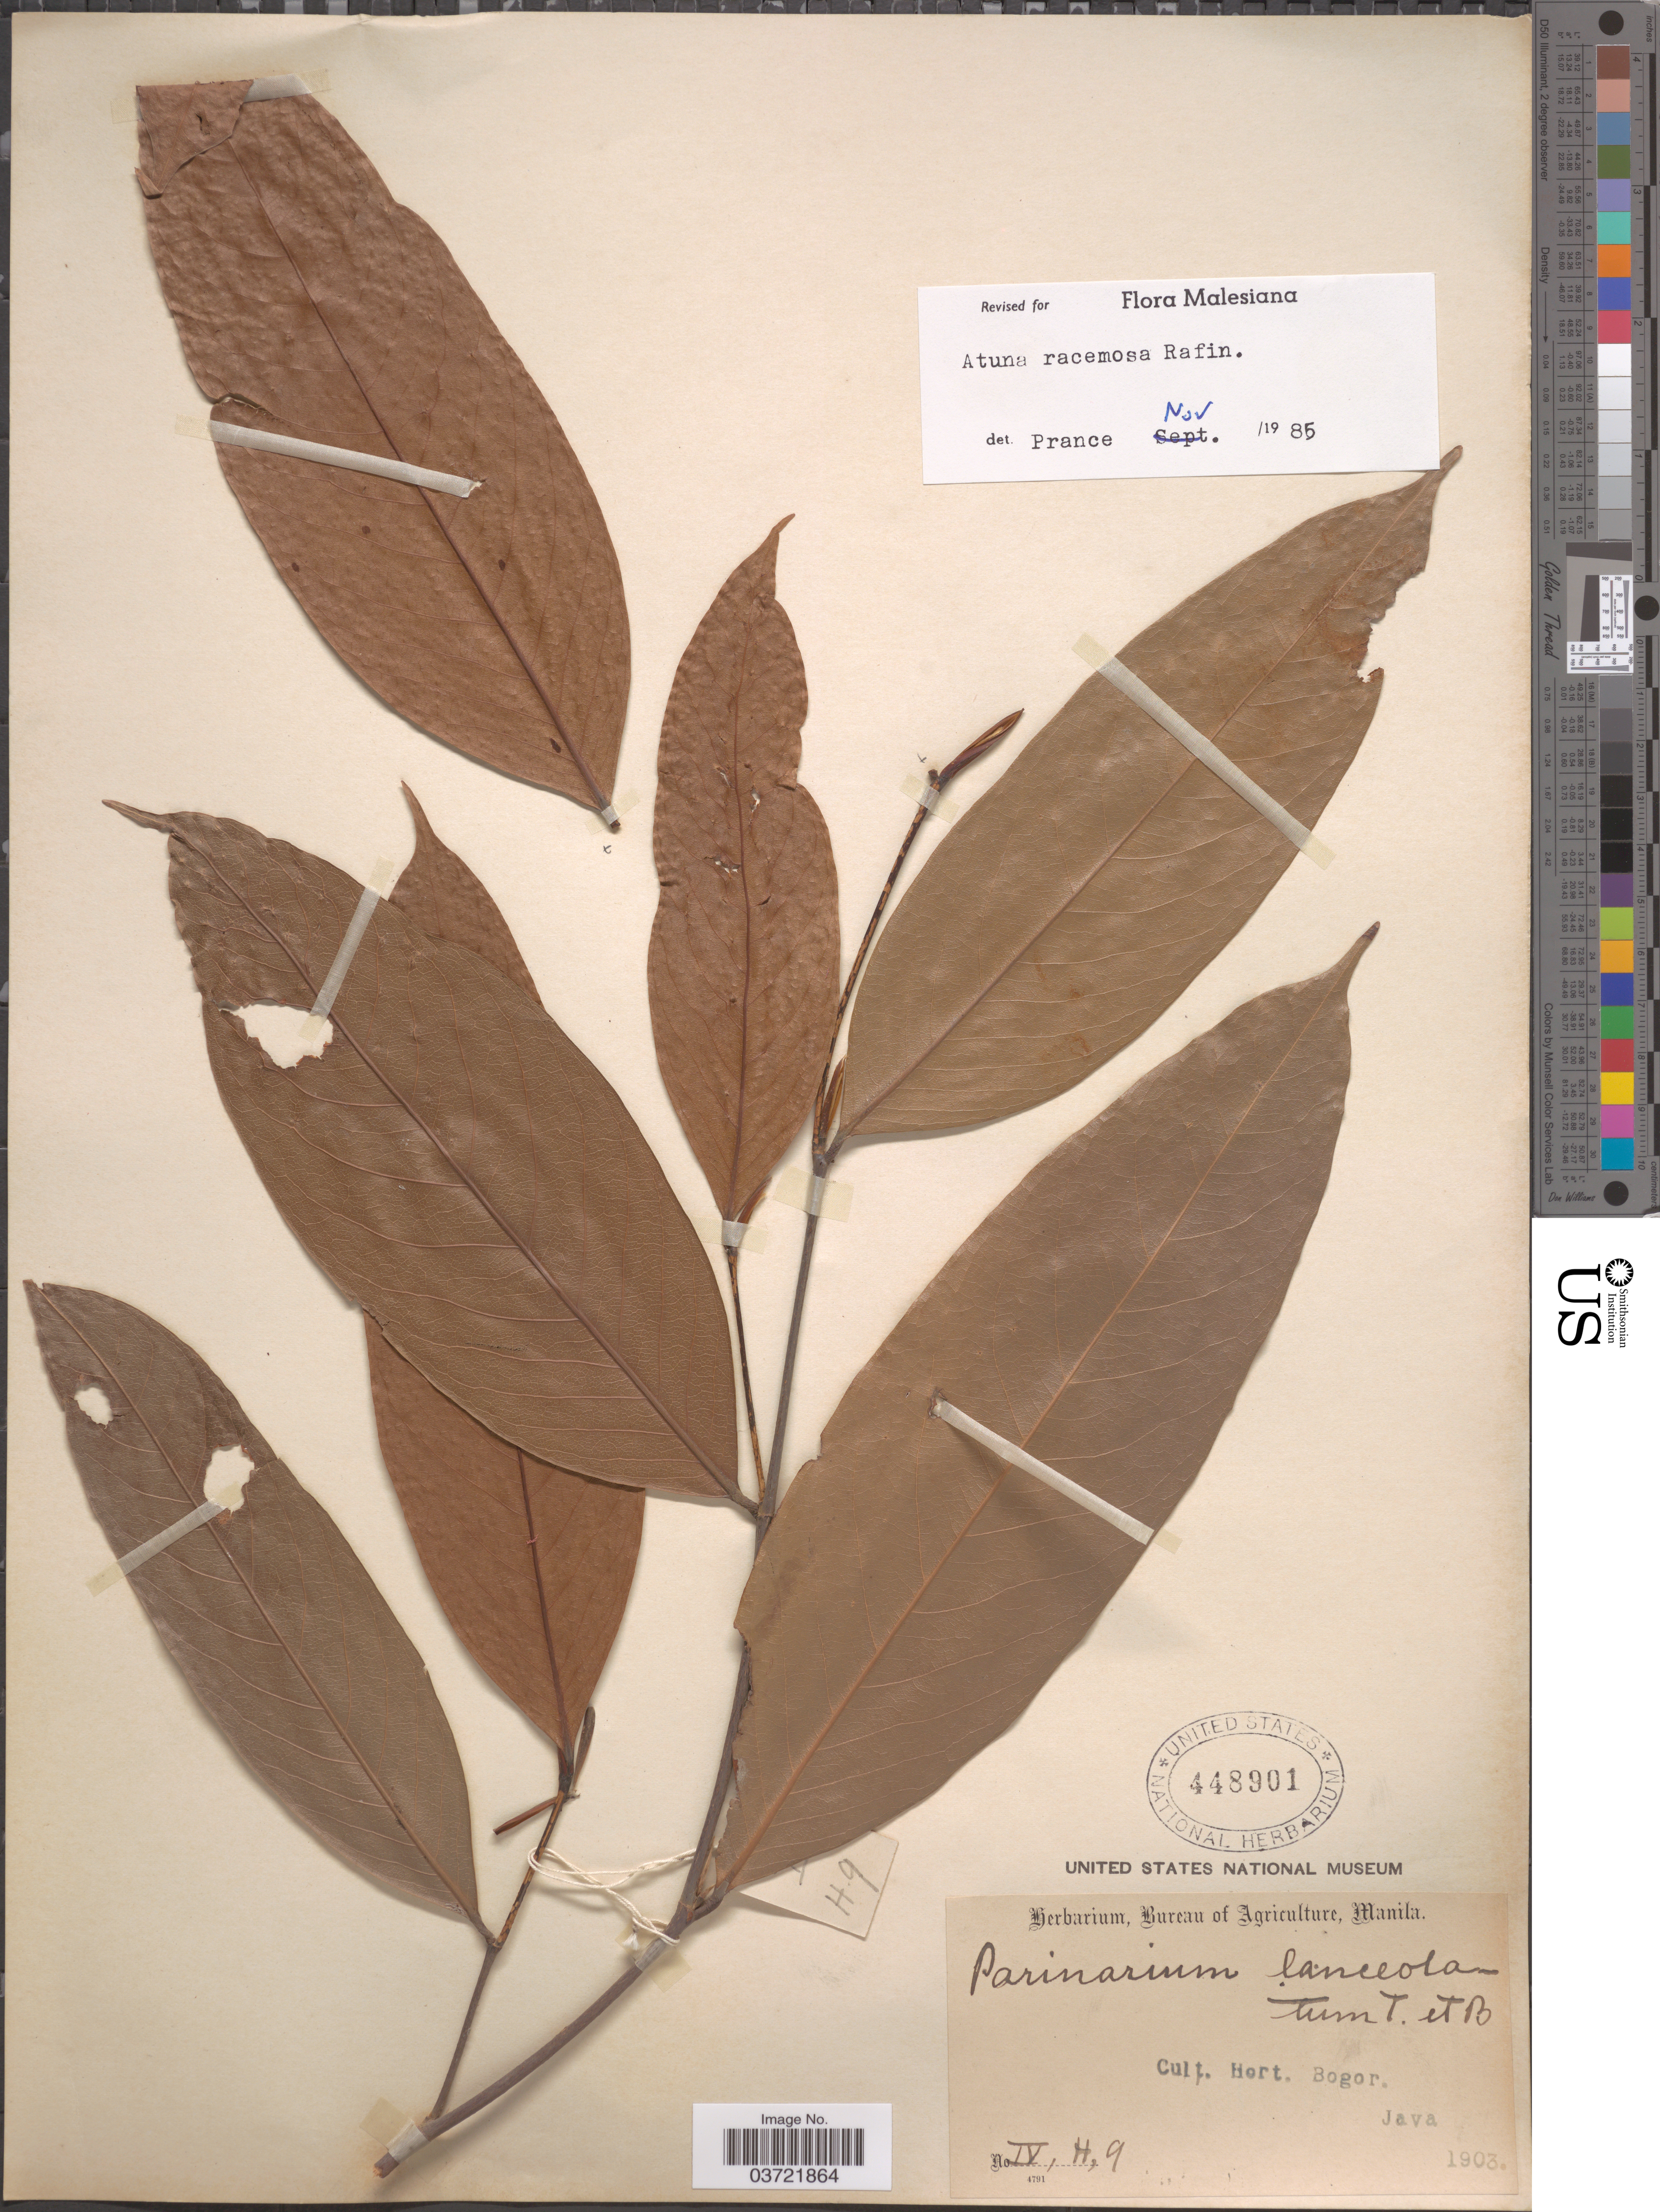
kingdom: Plantae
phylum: Tracheophyta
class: Magnoliopsida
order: Malpighiales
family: Chrysobalanaceae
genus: Atuna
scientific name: Atuna racemosa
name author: Raf.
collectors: Ex herb. Bureau of Agriculture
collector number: IV, H, 9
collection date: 1903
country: Indonesia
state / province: Java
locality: Cult. Hort. Bogor.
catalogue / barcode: US 448901